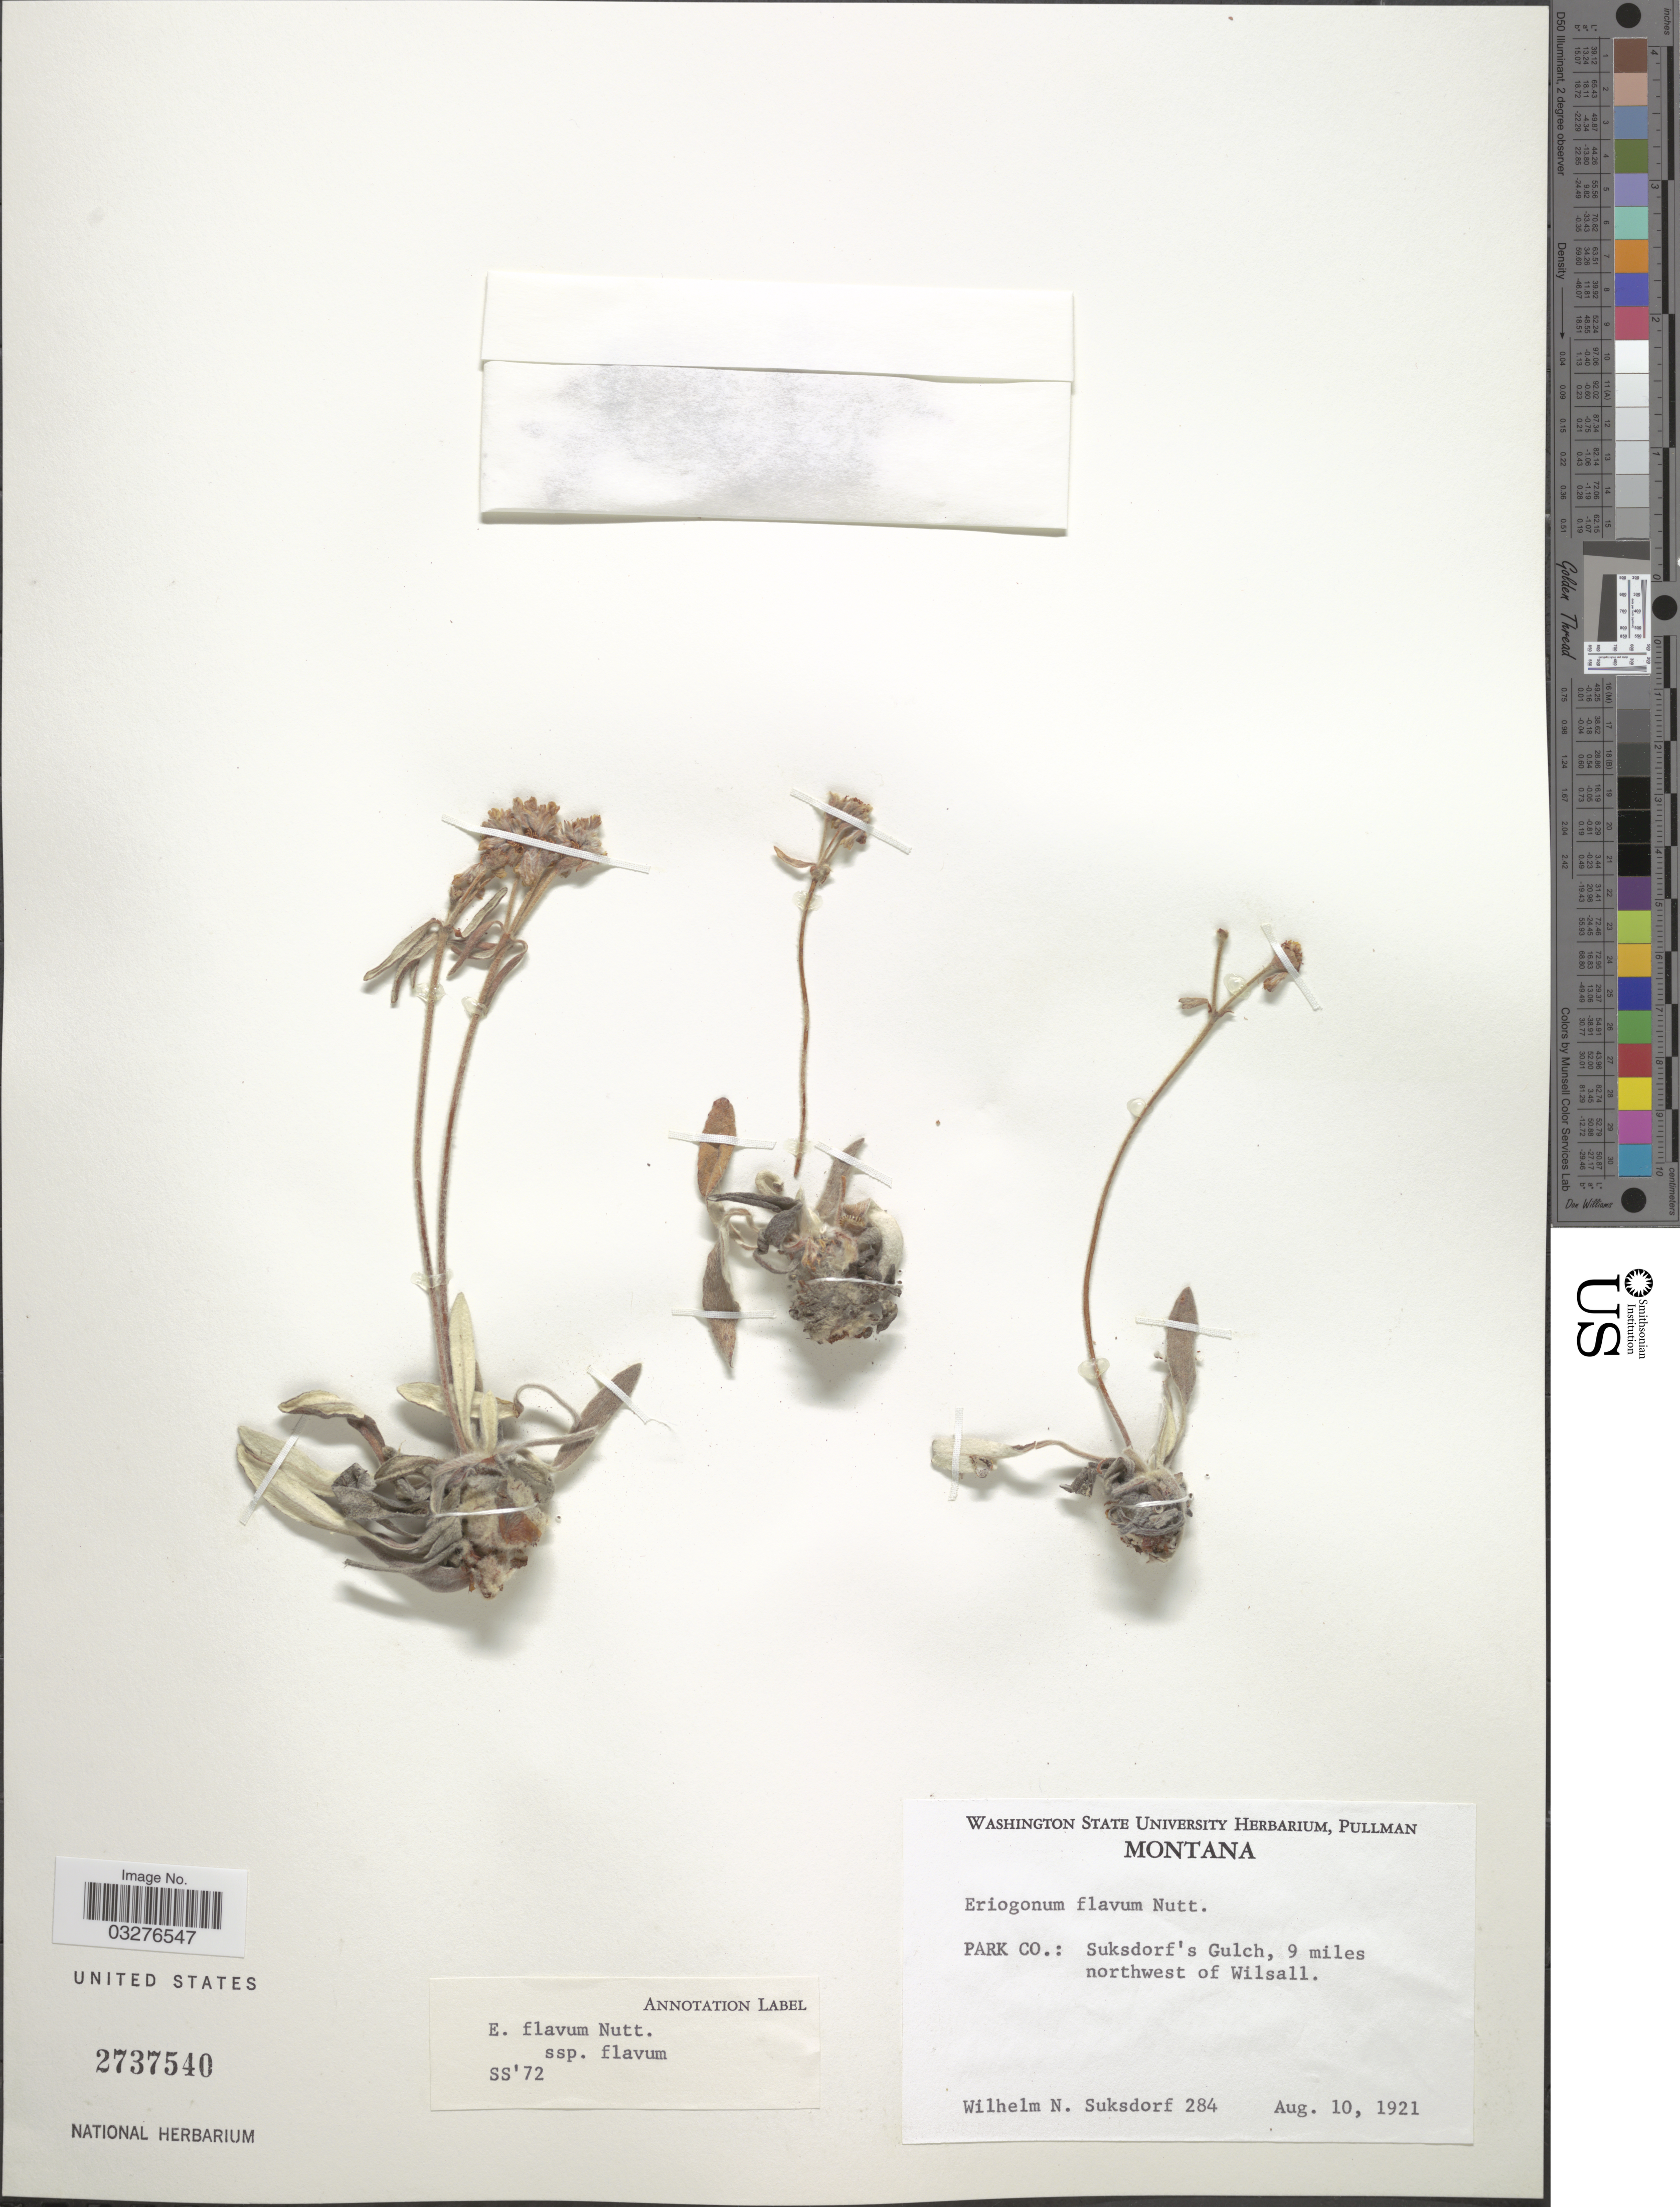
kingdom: Plantae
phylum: Tracheophyta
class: Magnoliopsida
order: Caryophyllales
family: Polygonaceae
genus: Eriogonum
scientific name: Eriogonum flavum var. flavum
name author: Nutt. ex Benth.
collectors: W. N. Suksdorf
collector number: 284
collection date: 1921-08-10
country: United States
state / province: Montana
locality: Park Co.: Suksdorf's Gulch, 9 miles northwest of Wilsall.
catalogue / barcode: US 2737540